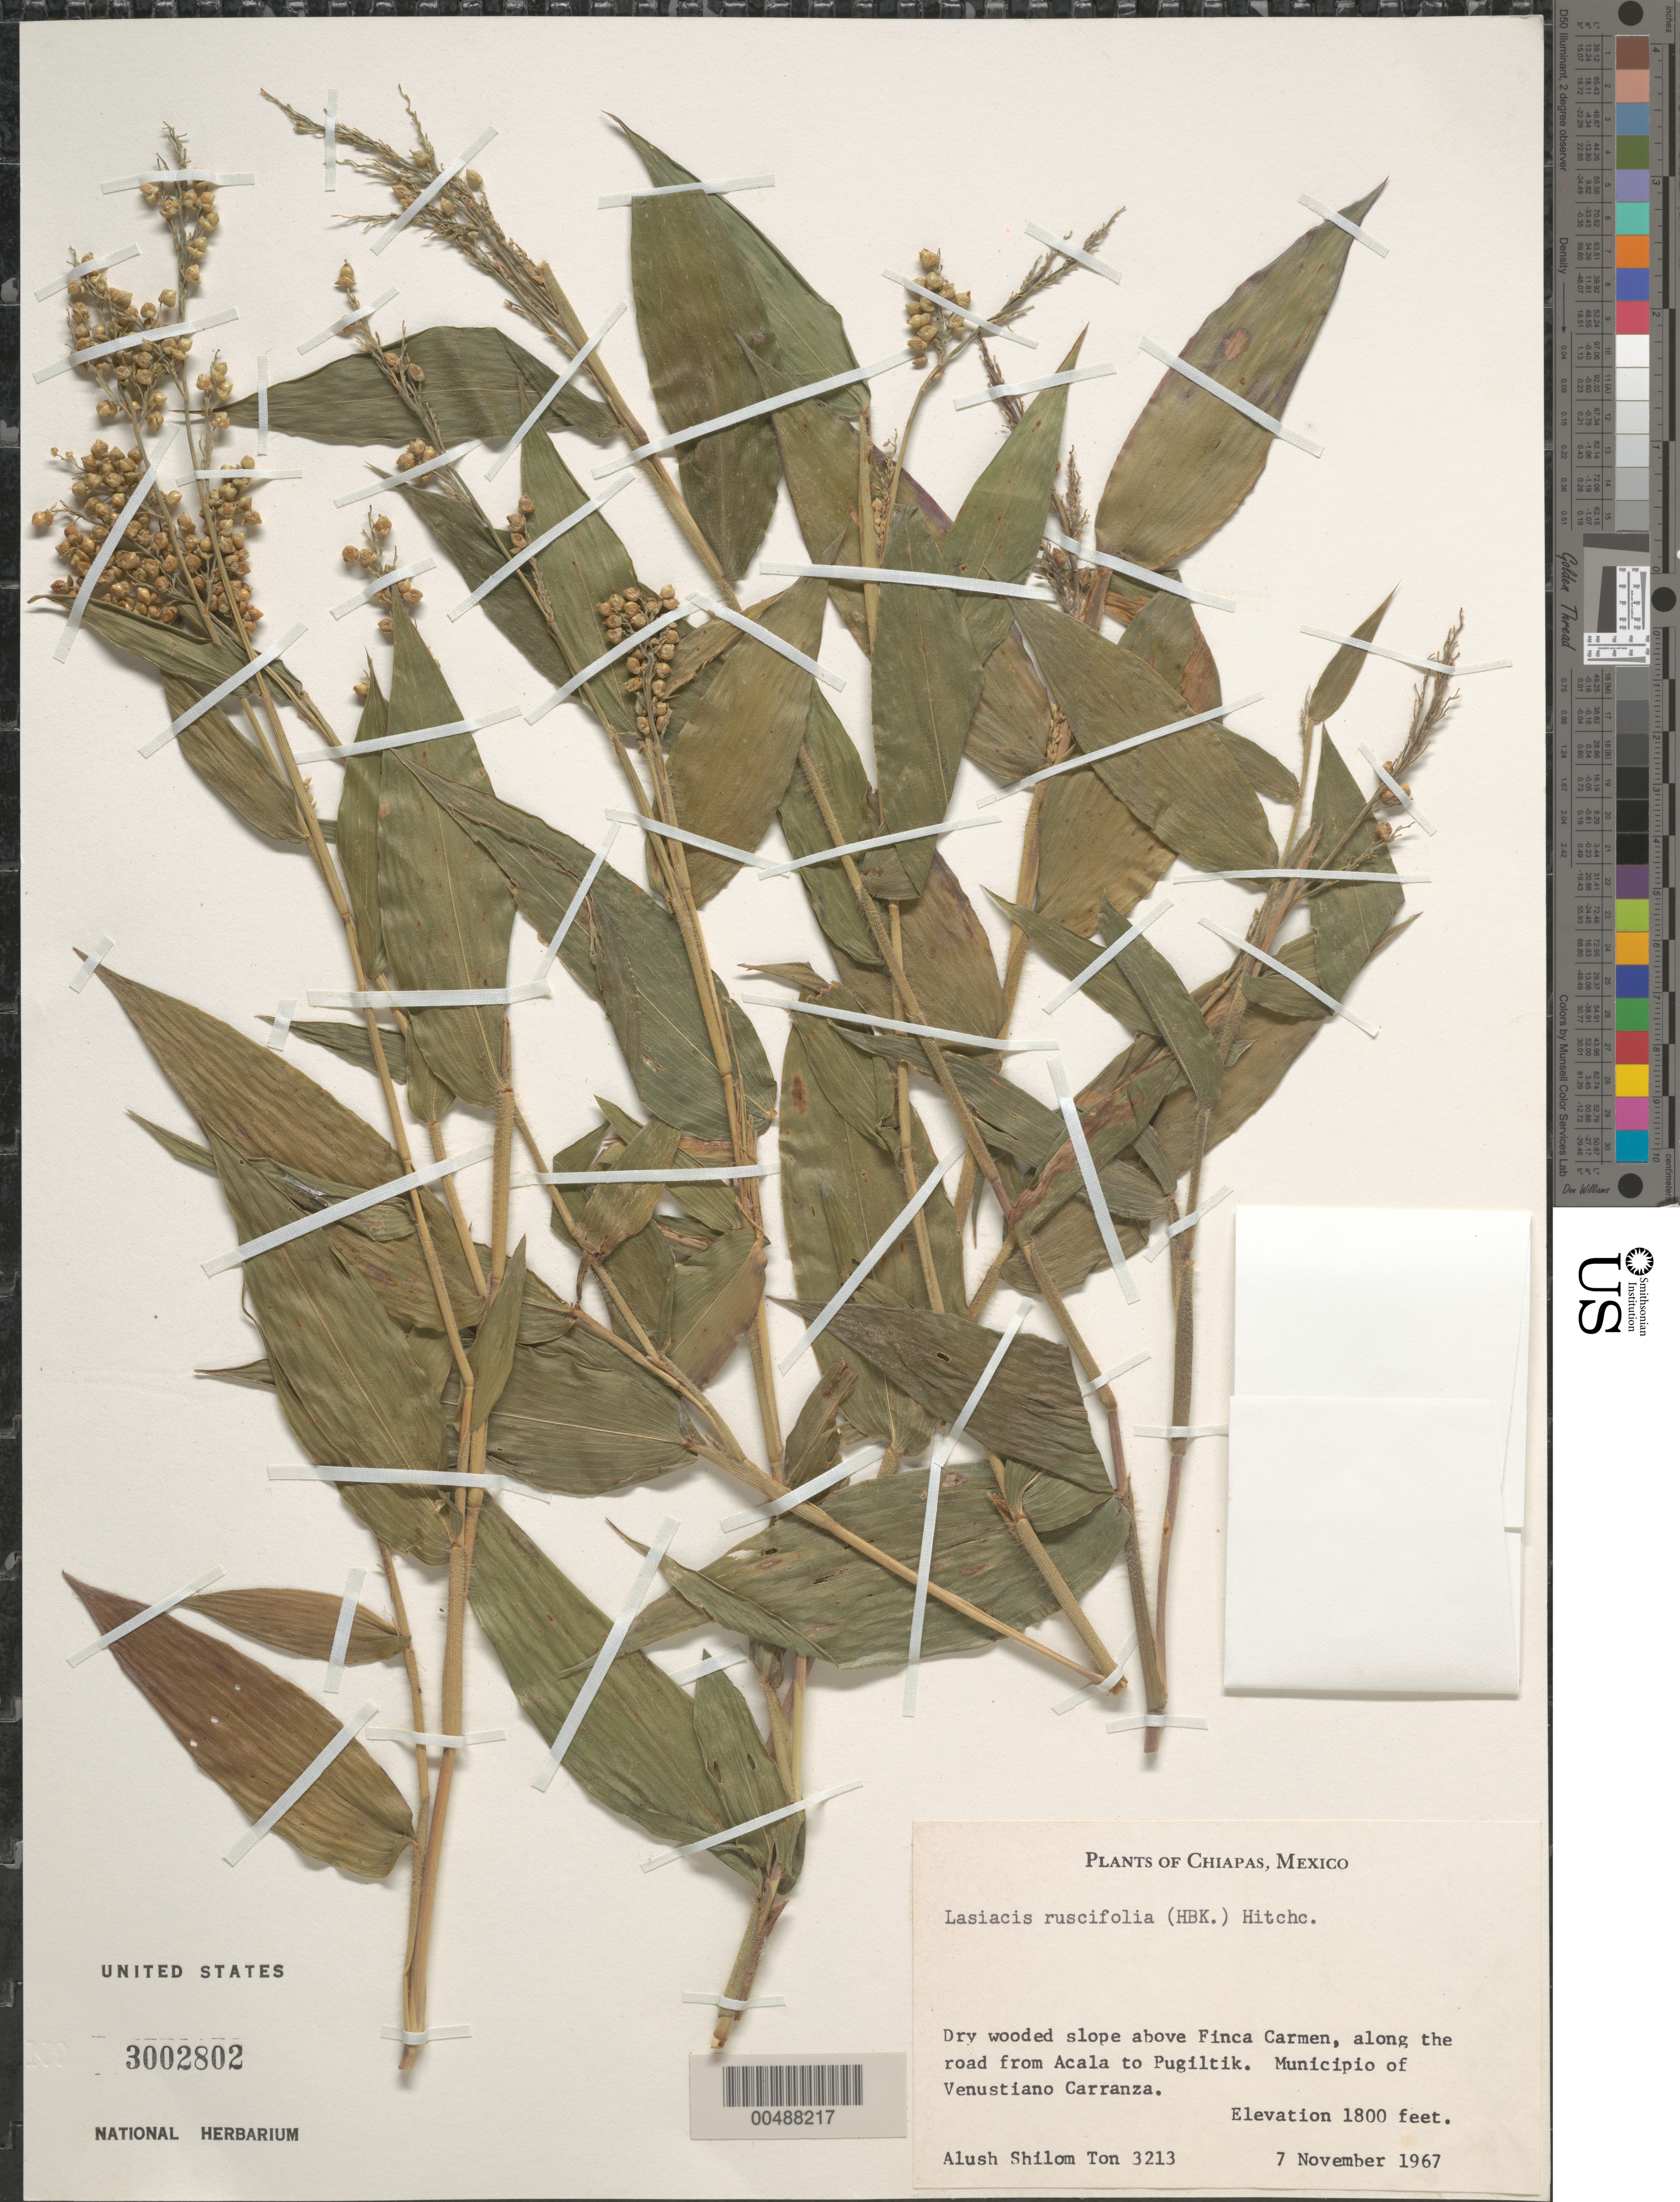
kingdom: Plantae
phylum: Tracheophyta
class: Liliopsida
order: Poales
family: Poaceae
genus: Lasiacis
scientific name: Lasiacis ruscifolia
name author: (Kunth) Hitchc.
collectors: A. S. Ton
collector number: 3213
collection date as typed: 7 Nov 1967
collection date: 1967-11-07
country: Mexico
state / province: Chiapas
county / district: Venustiano Carranza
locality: Above Finca Carmen, along the road from Acala to Pugiltik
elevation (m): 549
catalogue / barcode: US 3002802